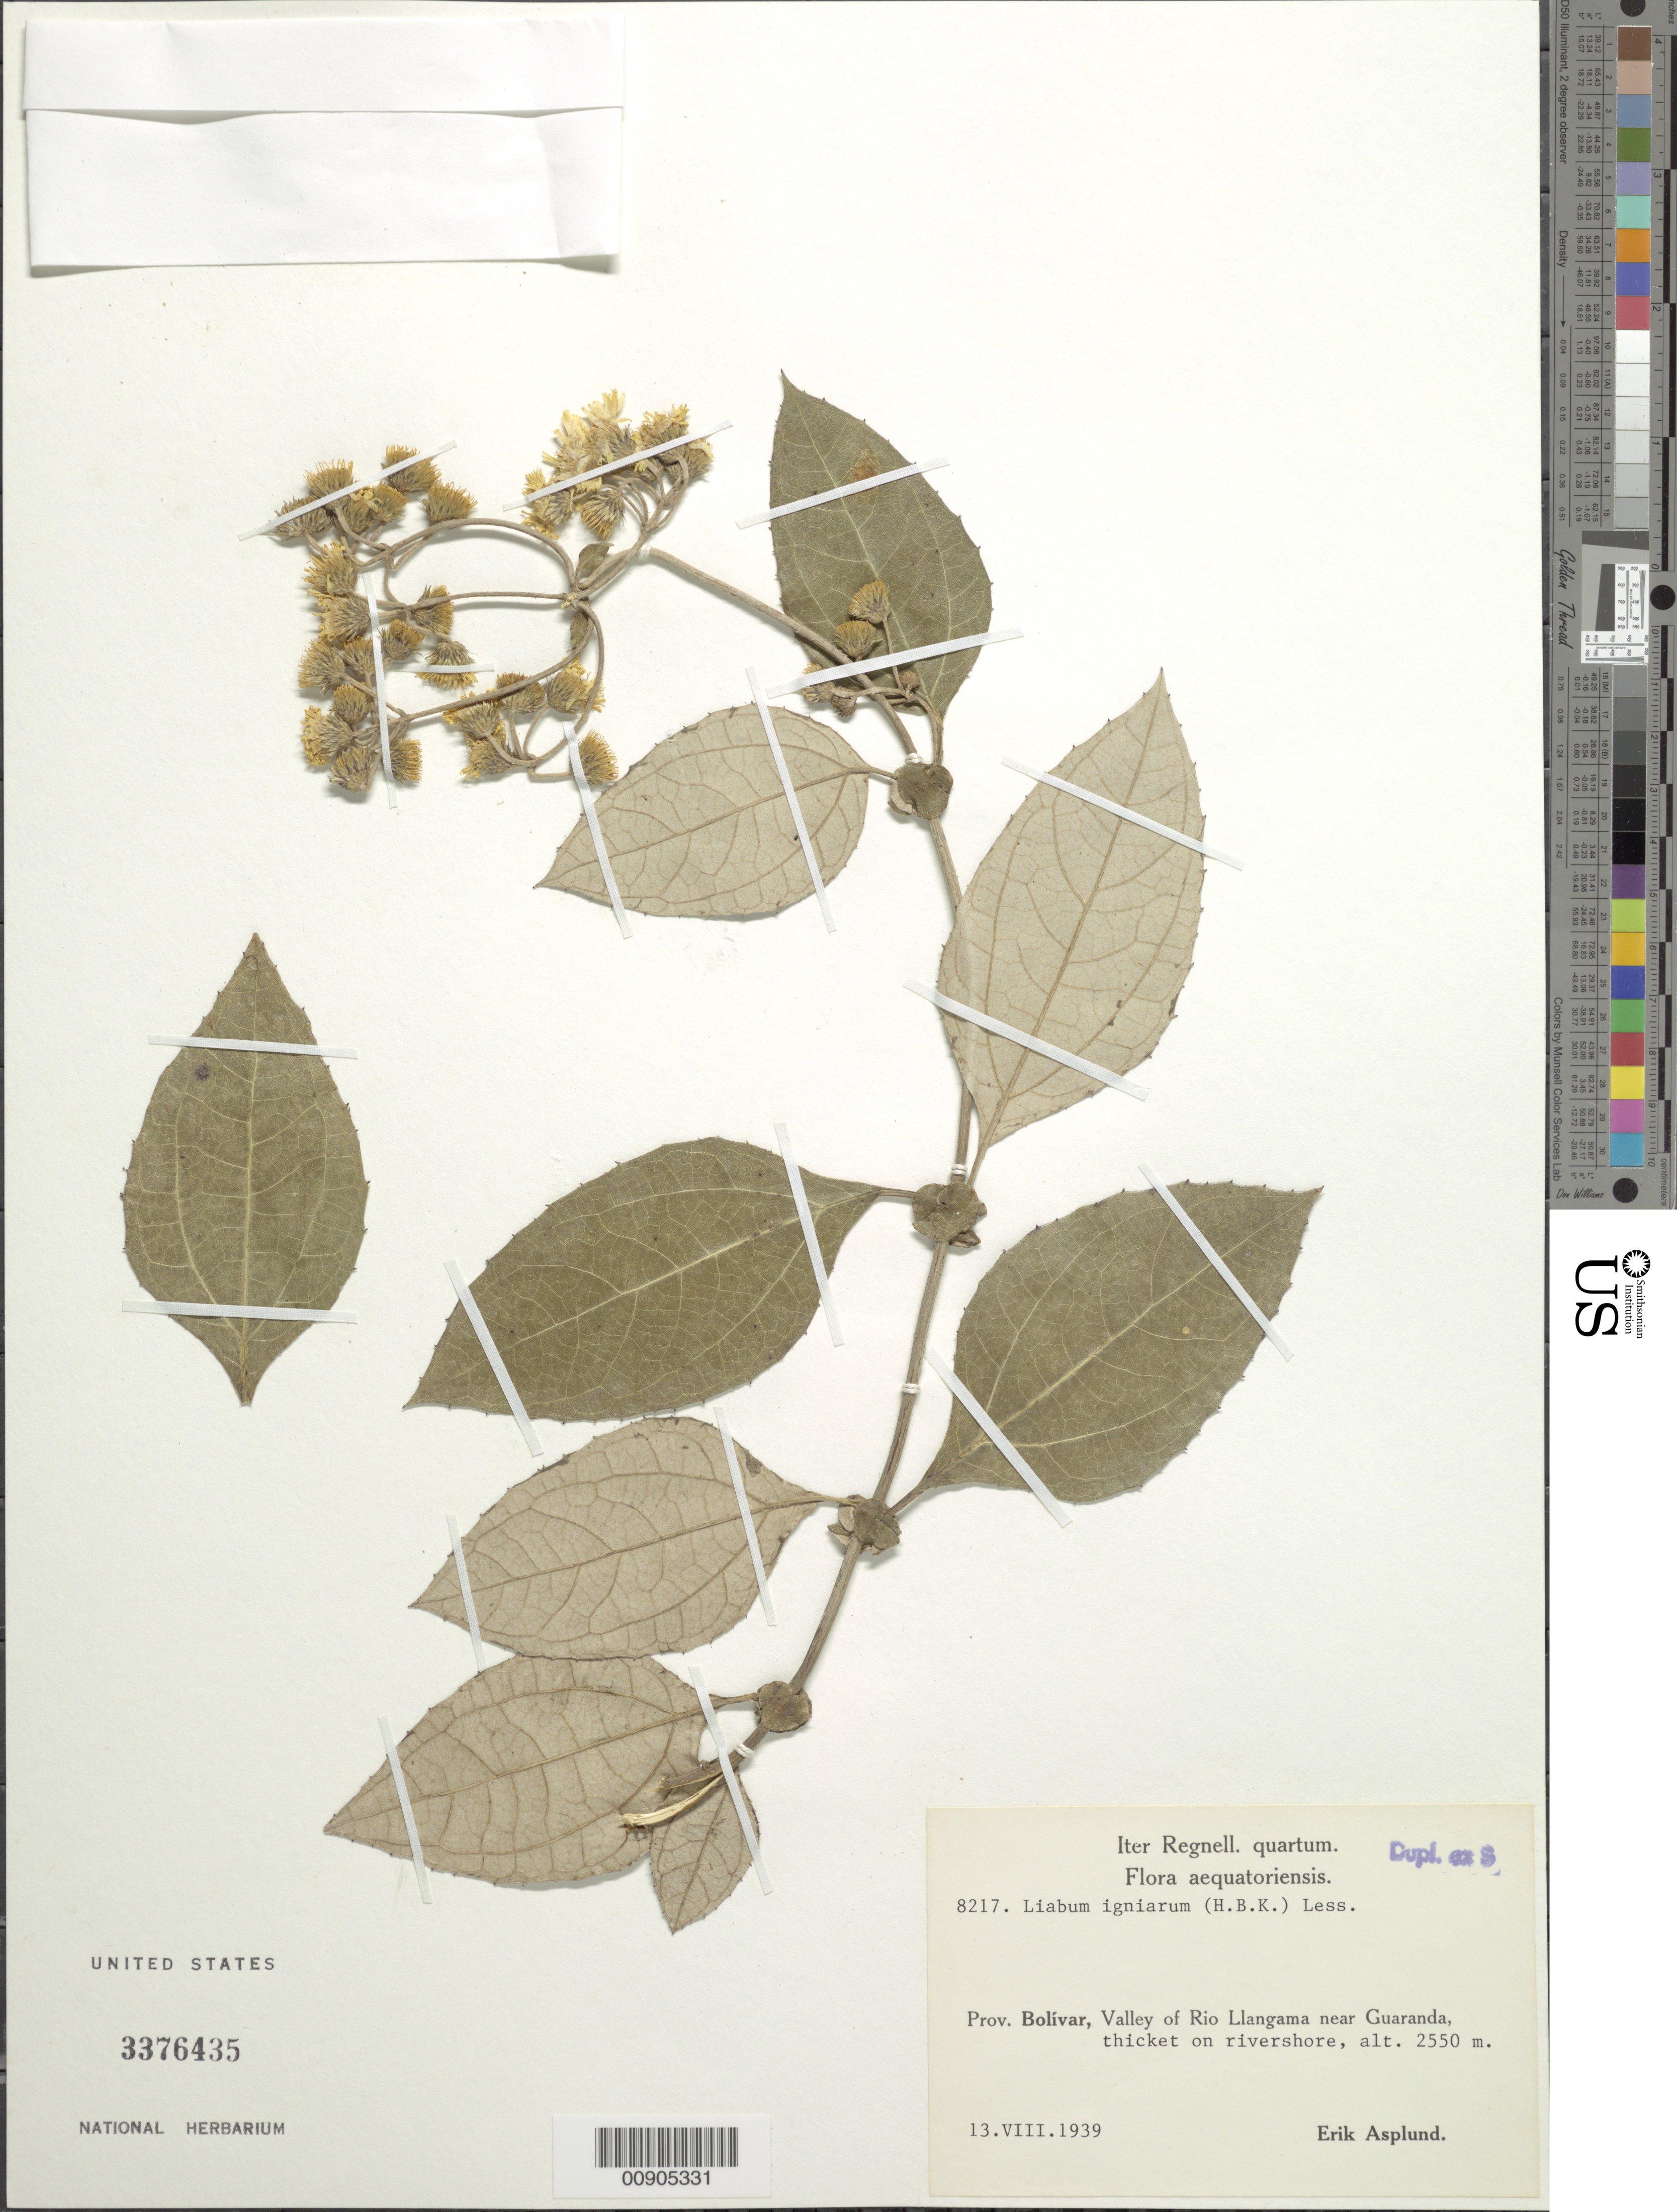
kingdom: Plantae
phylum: Tracheophyta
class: Magnoliopsida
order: Asterales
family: Asteraceae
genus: Liabum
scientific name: Liabum igniarium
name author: Less.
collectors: E. Asplund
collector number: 8217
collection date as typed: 13 August 1939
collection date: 1939-08-13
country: Ecuador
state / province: Bolívar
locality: Prov. Bolívar, valley of Río Llangama near Guaranda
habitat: Thicket on rivershore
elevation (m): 2550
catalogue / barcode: US 3376435